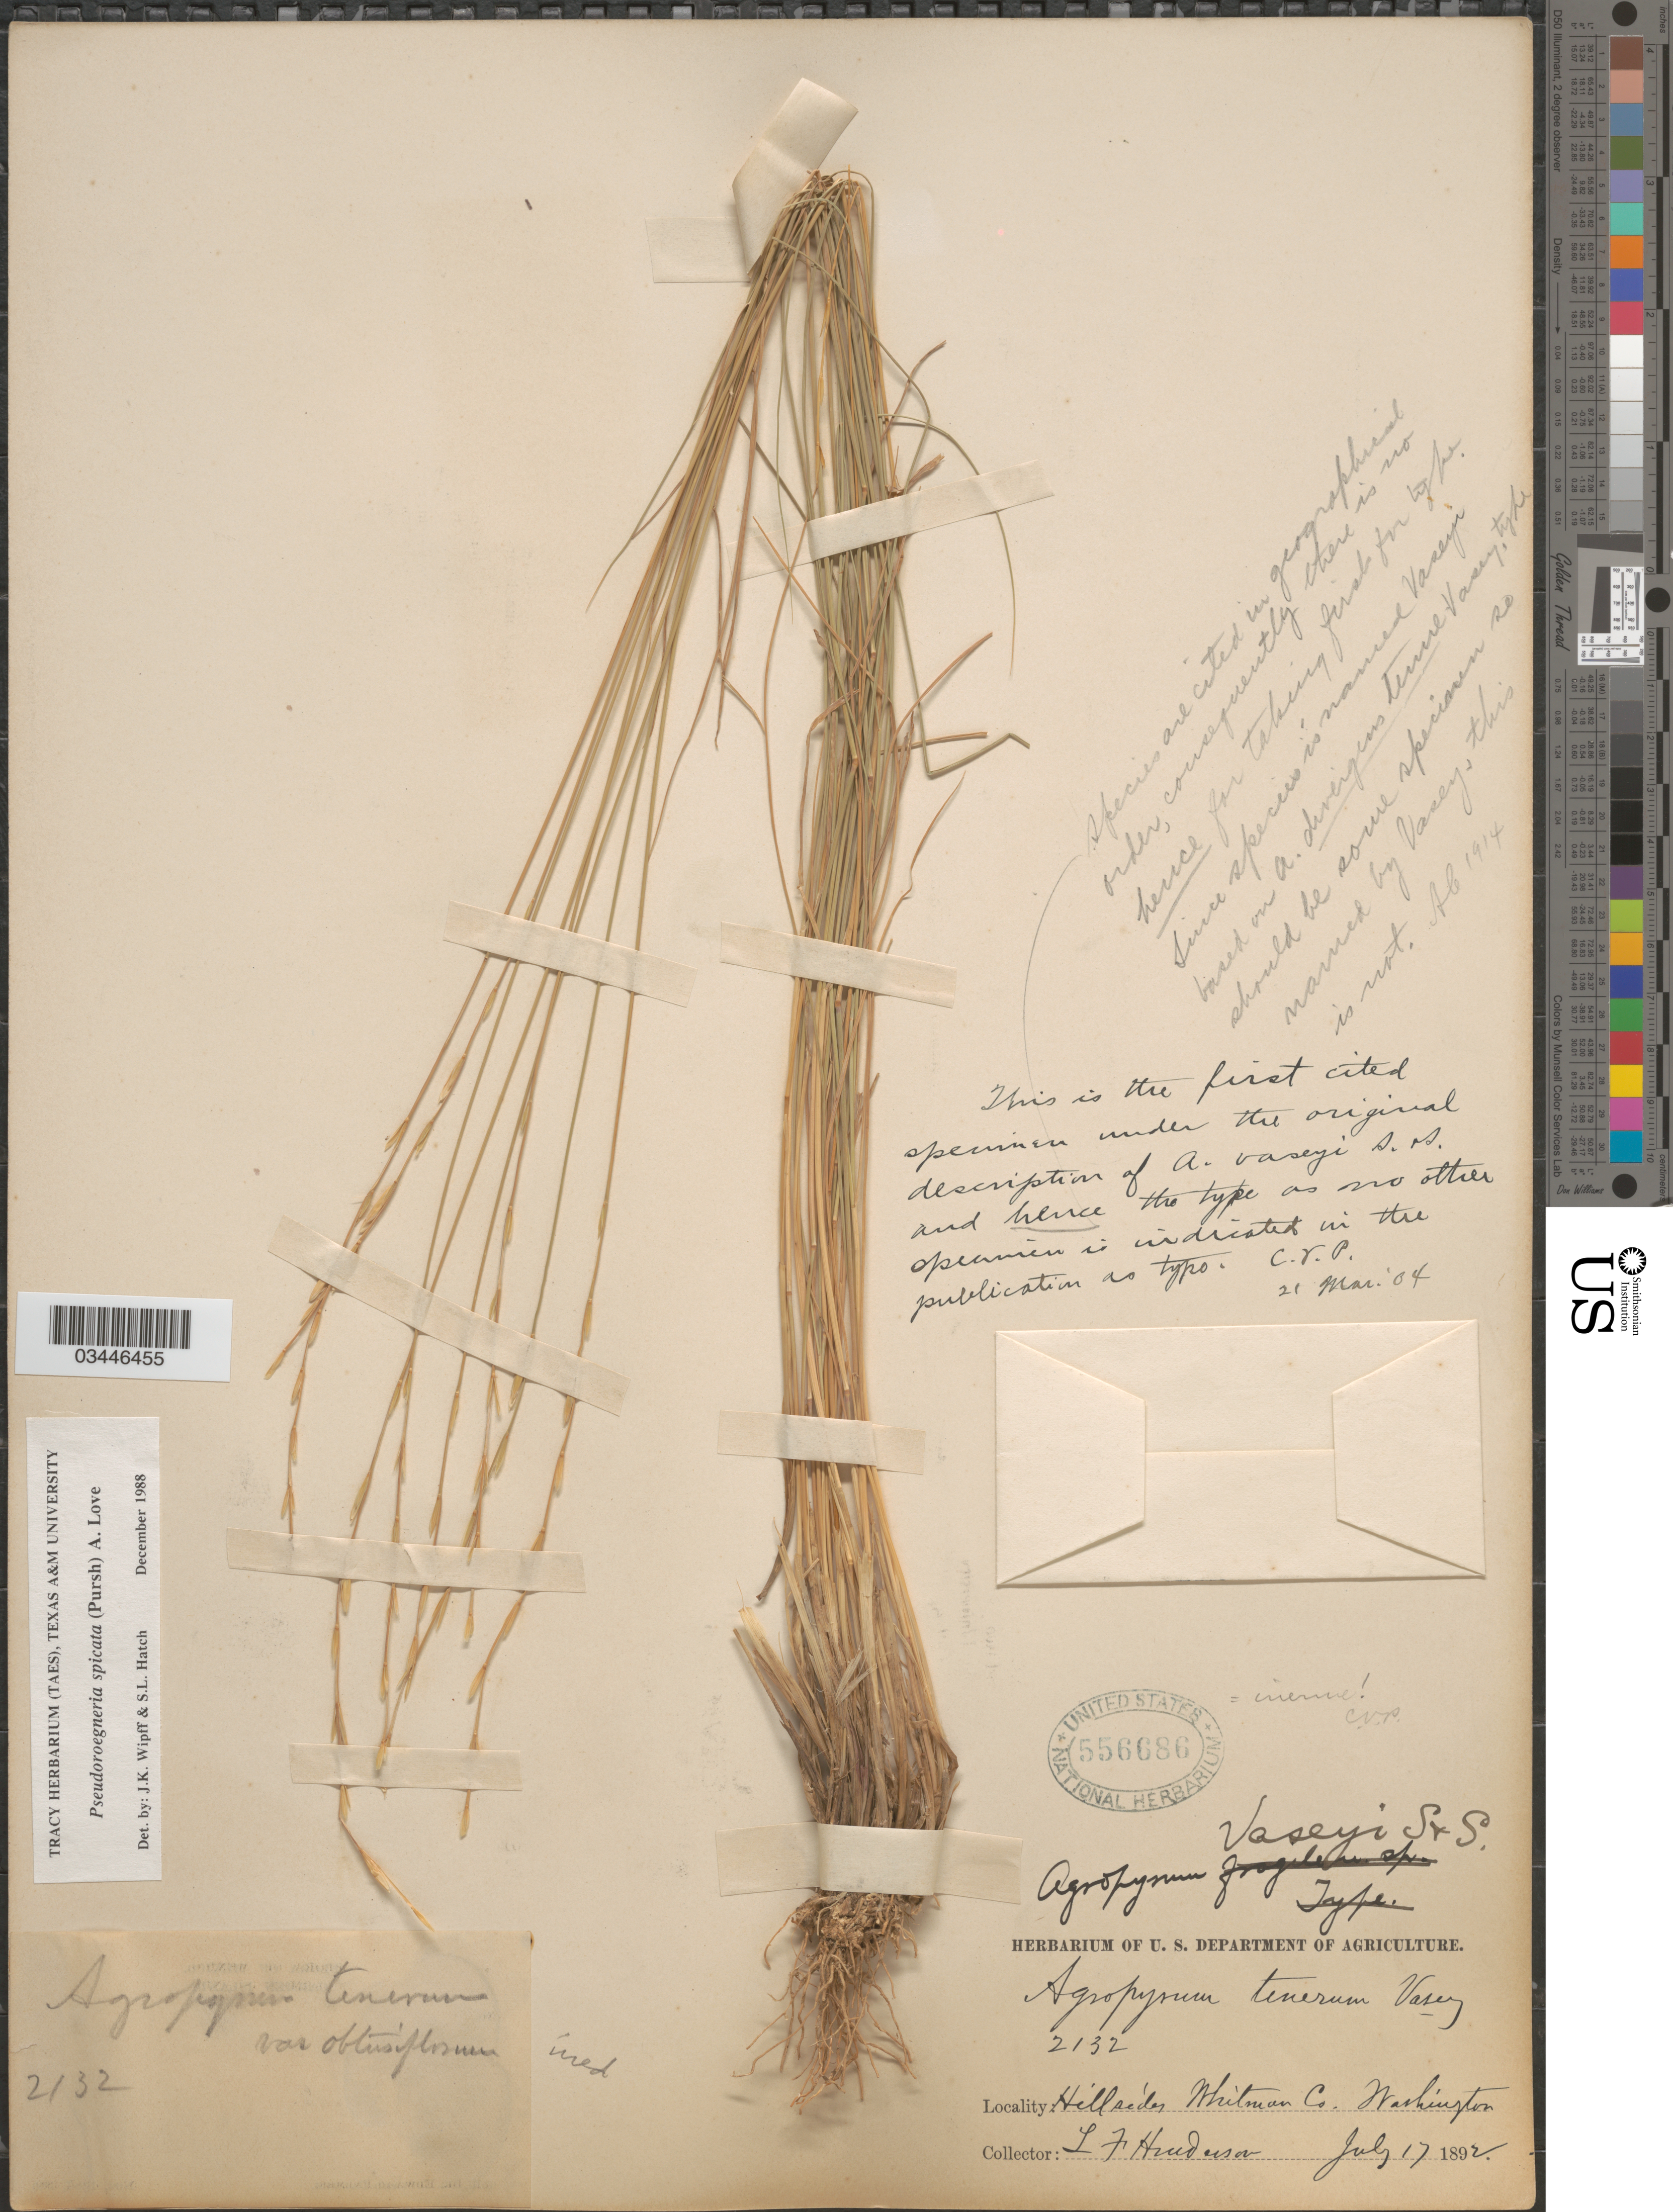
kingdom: Plantae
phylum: Tracheophyta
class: Liliopsida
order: Poales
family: Poaceae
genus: Pseudoroegneria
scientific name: Pseudoroegneria spicata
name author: (Pursh) Á. Löve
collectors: L. Henderson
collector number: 2132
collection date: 1892-07-17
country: United States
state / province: Washington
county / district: Whitman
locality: Hillsides Whitman Co.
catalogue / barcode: US 556686